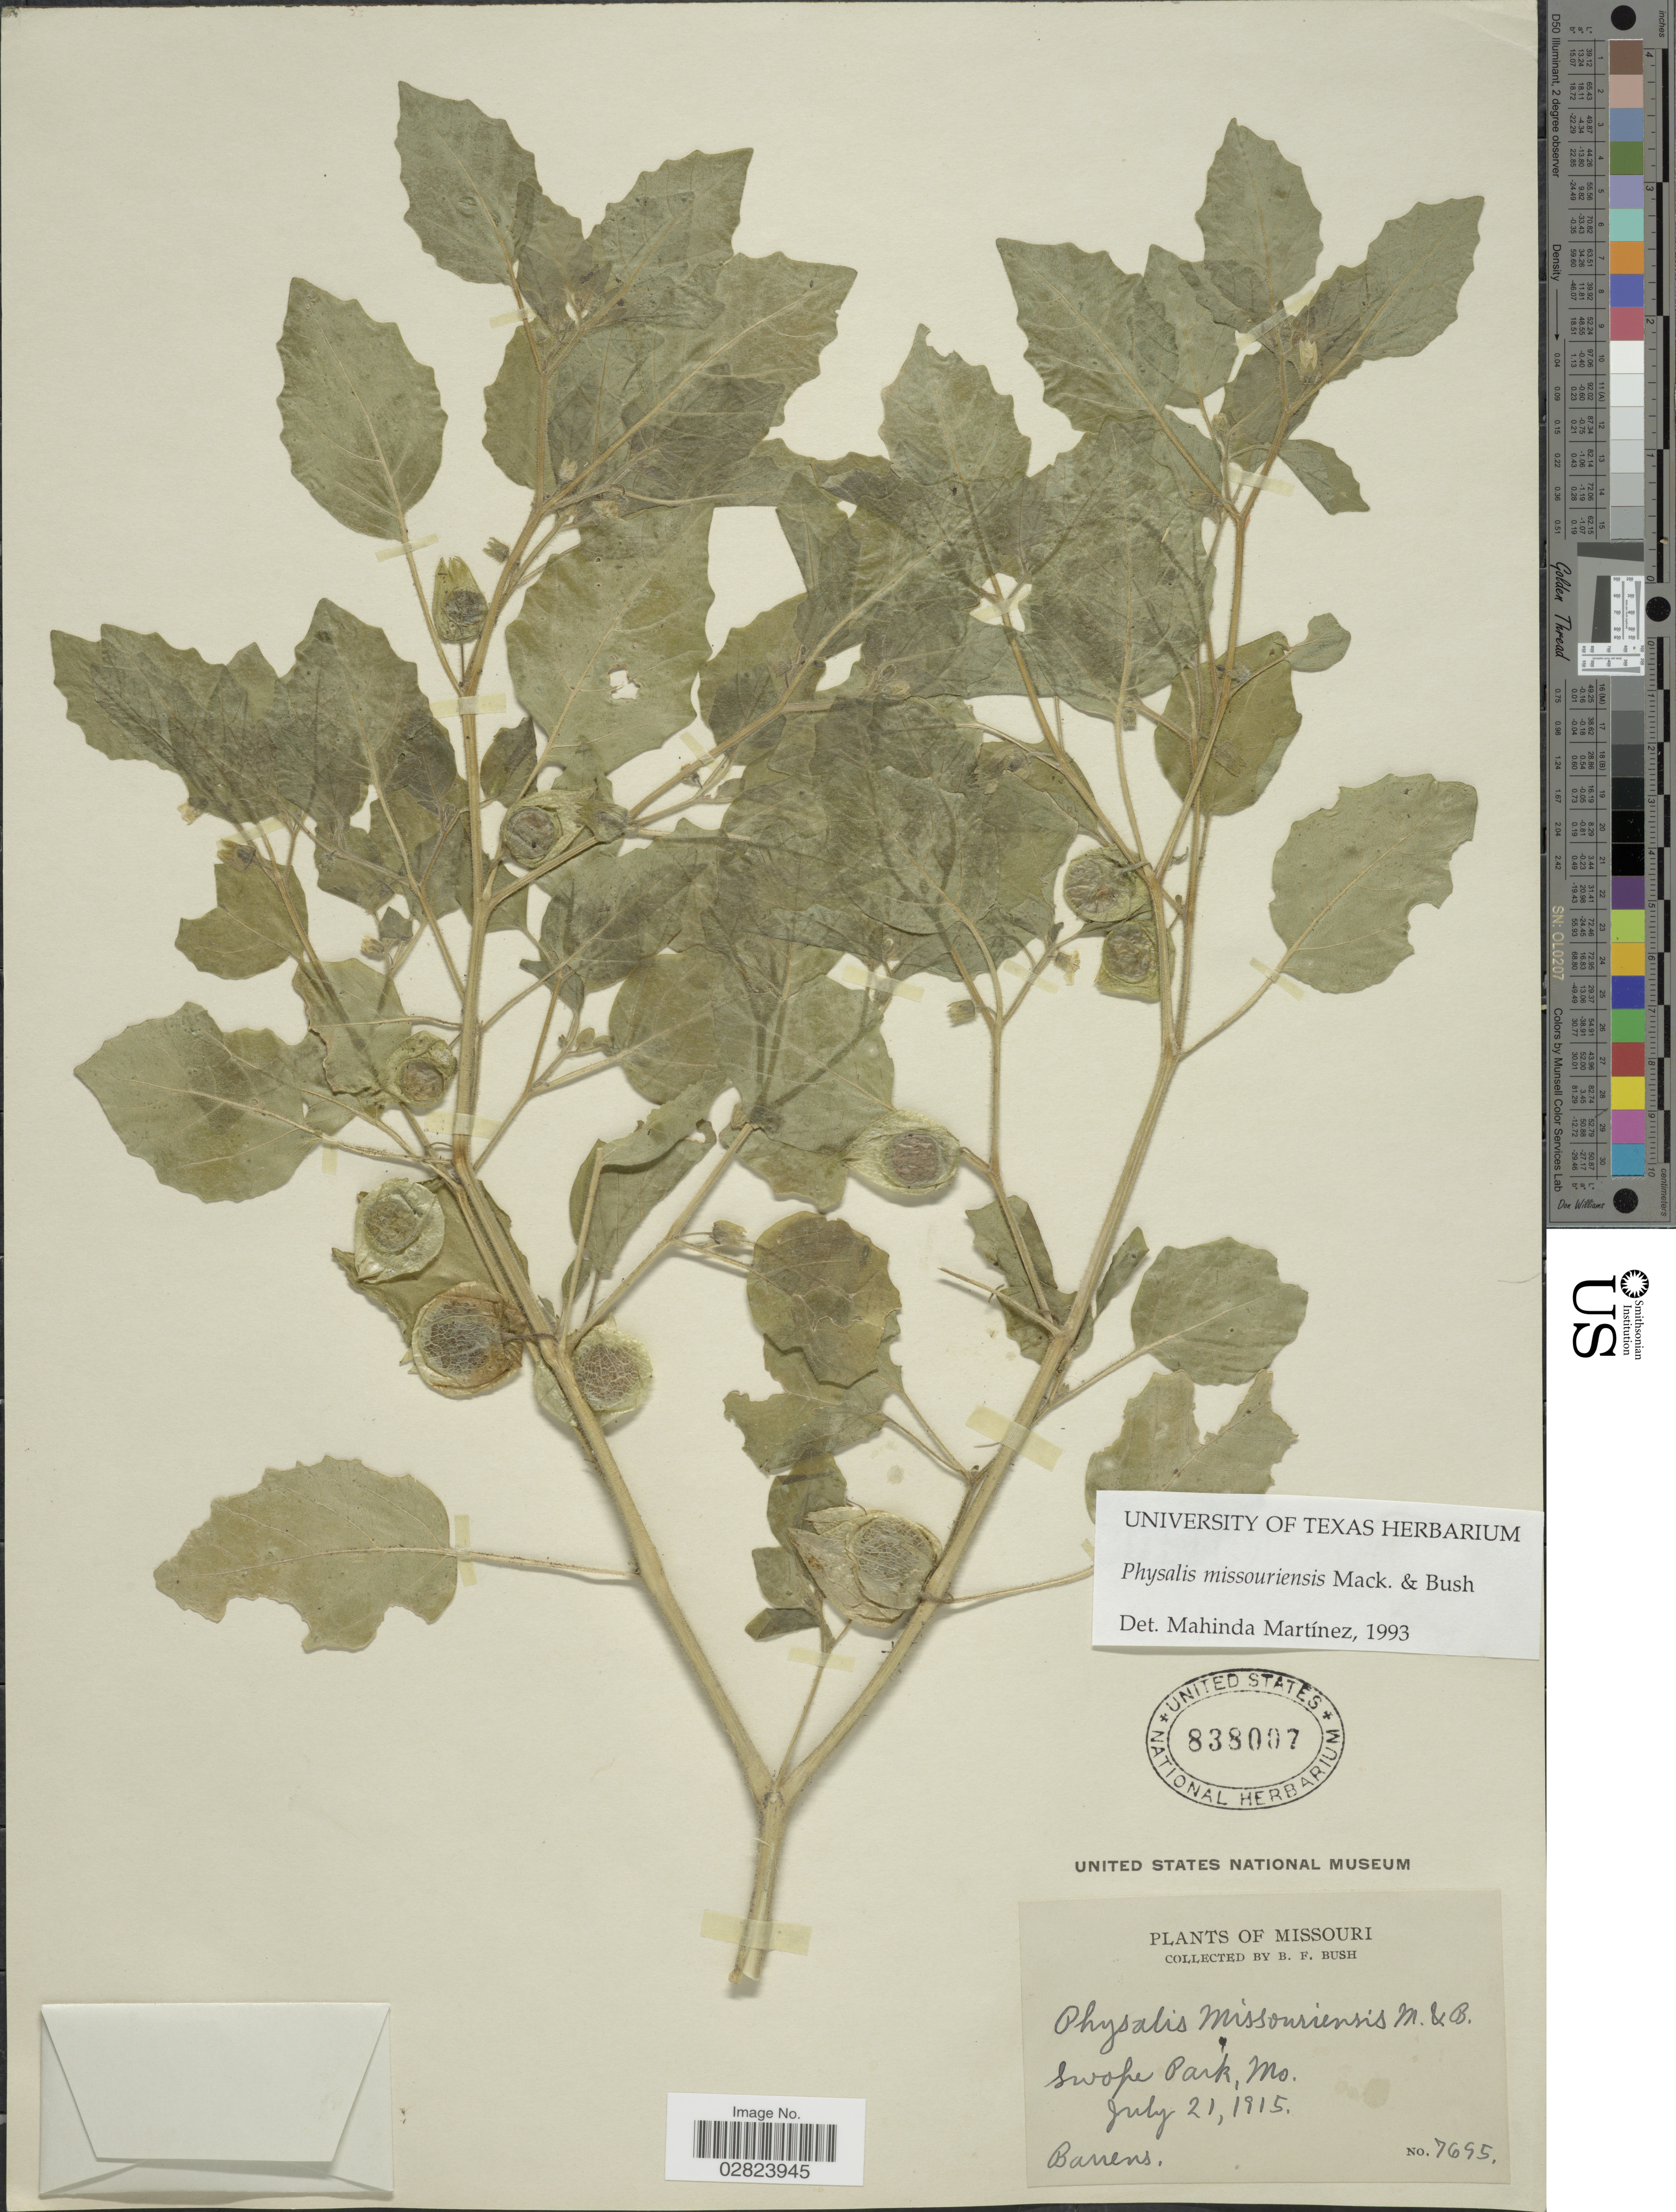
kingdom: Plantae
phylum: Tracheophyta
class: Magnoliopsida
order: Solanales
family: Solanaceae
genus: Physalis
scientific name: Physalis missouriensis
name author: Mack. & Bush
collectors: B. F. Bush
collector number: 7695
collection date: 1915-07-21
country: United States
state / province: Missouri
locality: Swope Park.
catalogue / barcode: US 838007